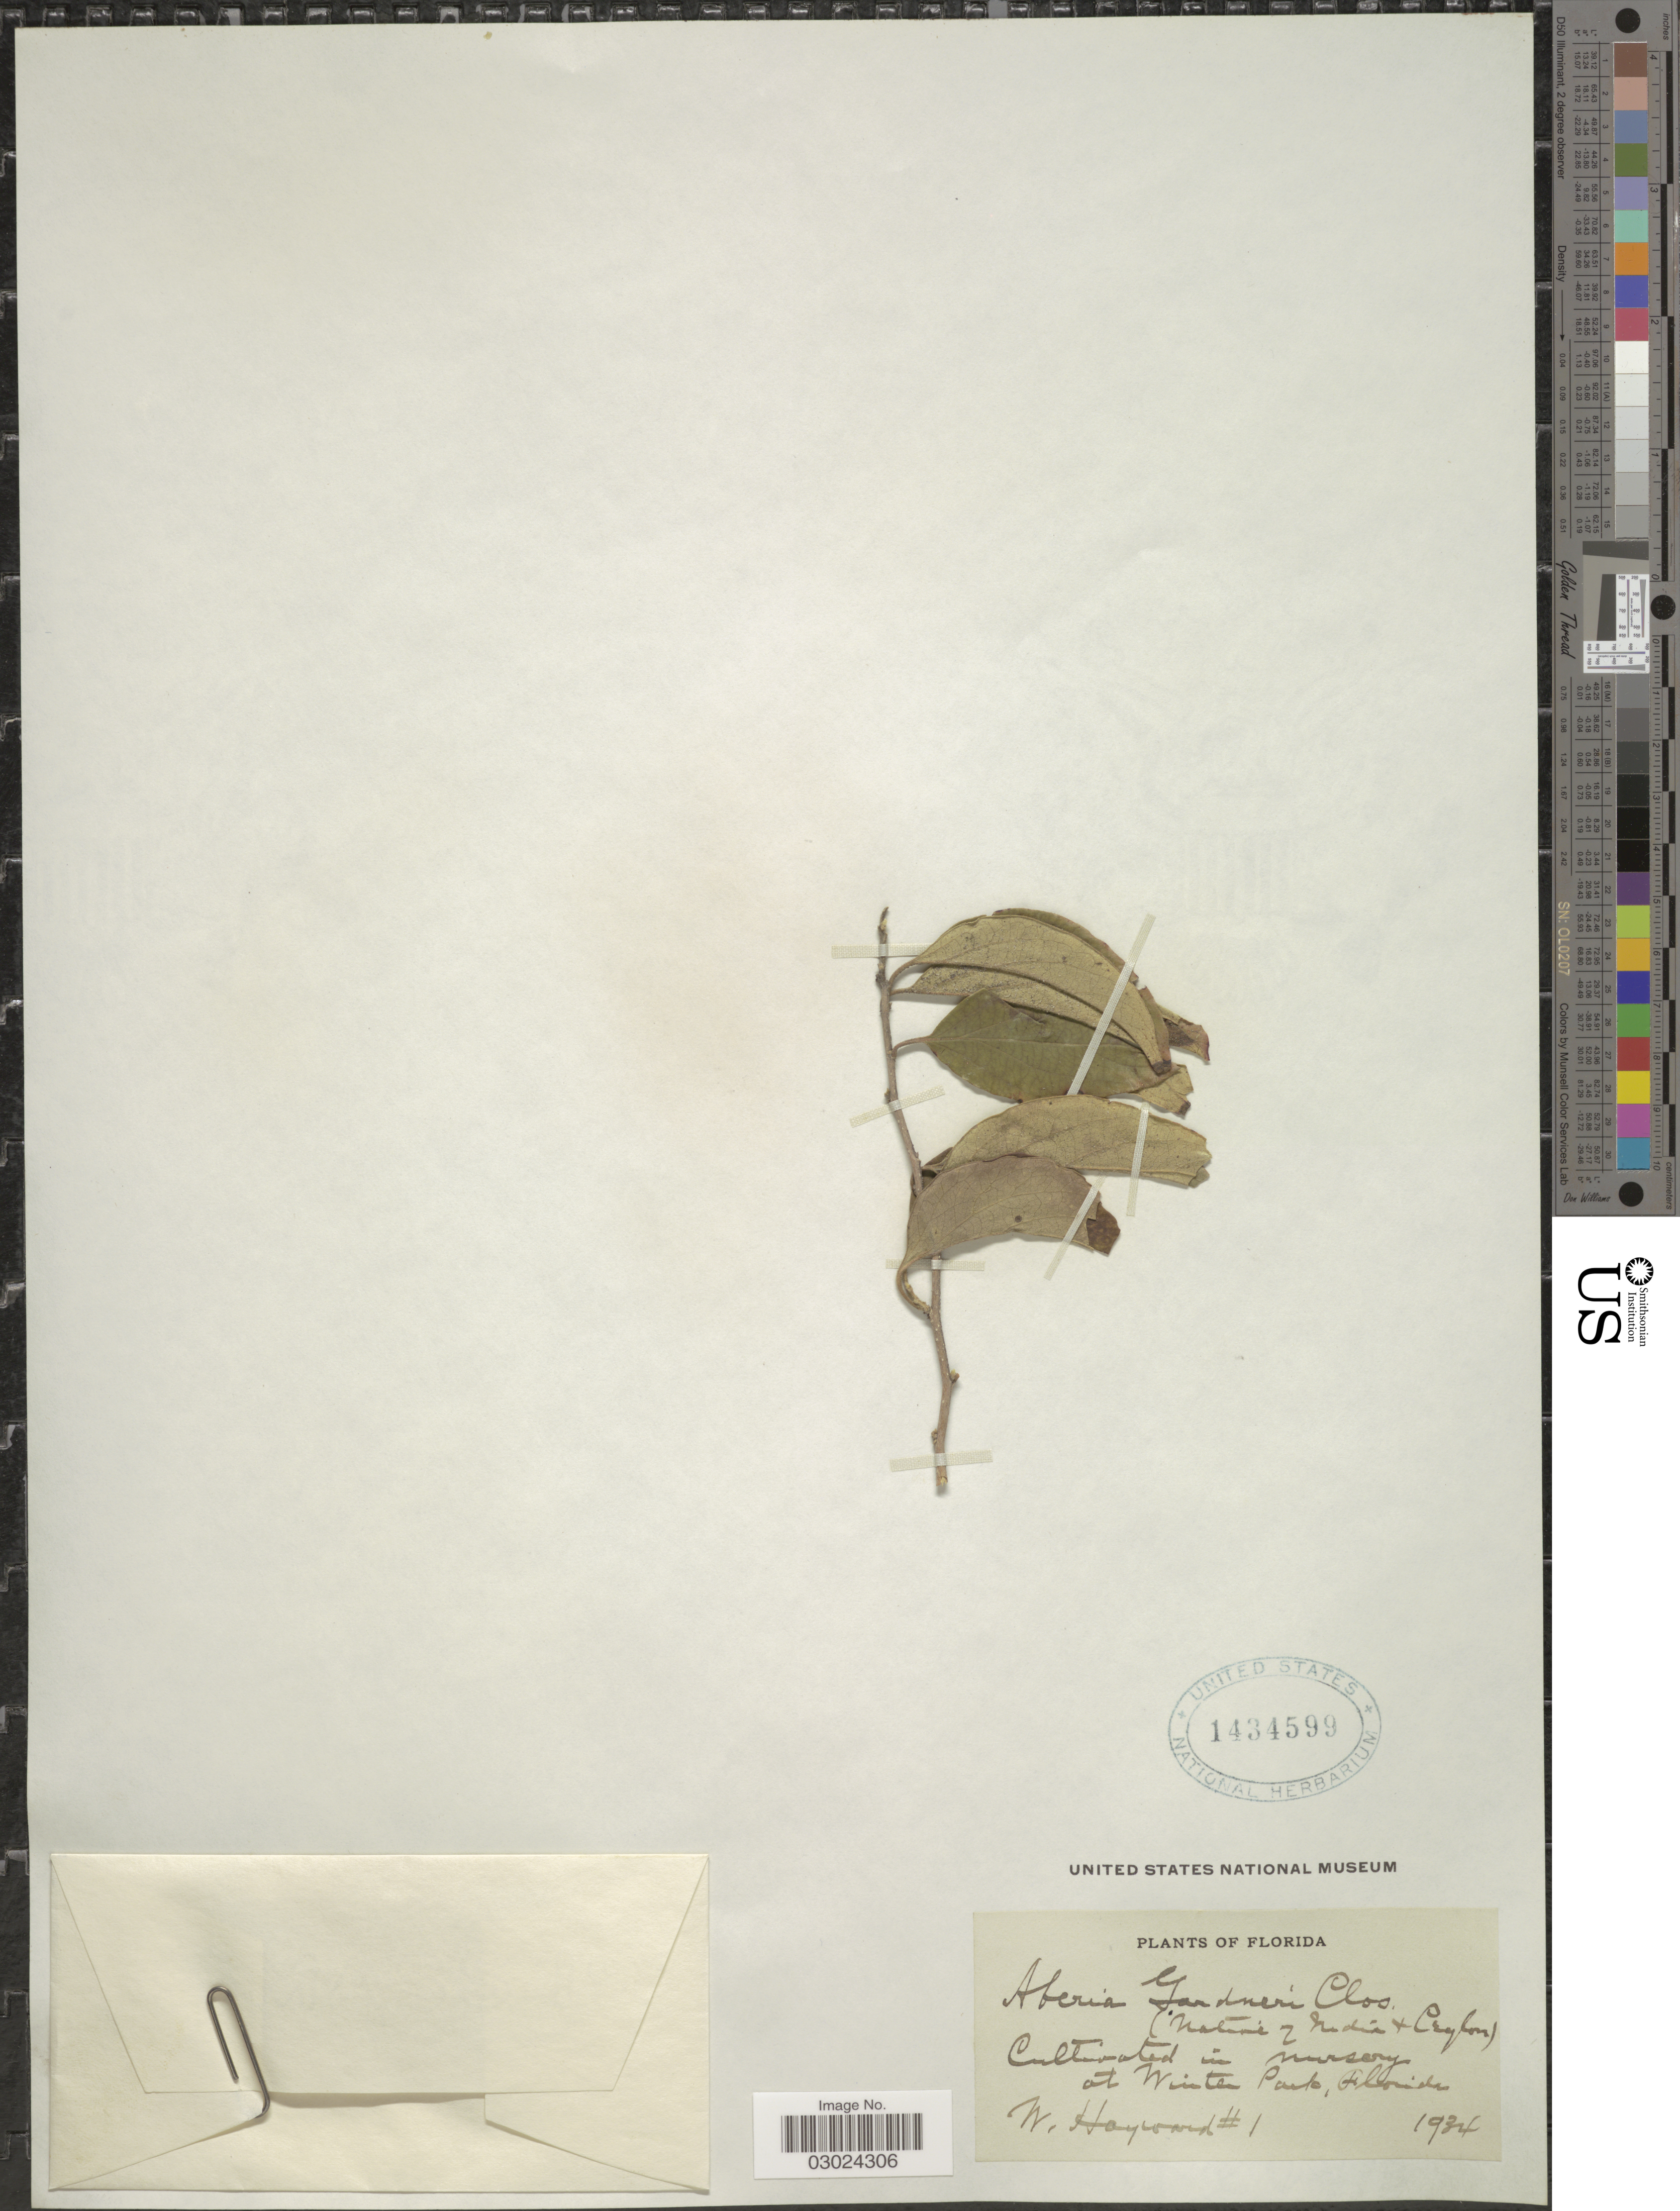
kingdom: Plantae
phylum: Tracheophyta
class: Magnoliopsida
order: Malpighiales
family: Salicaceae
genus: Dovyalis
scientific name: Dovyalis sp.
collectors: W. Hayward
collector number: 1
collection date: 1934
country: United States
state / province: Florida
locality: Cultivated in nursery at Winter Park, Florida.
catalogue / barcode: US 1434599